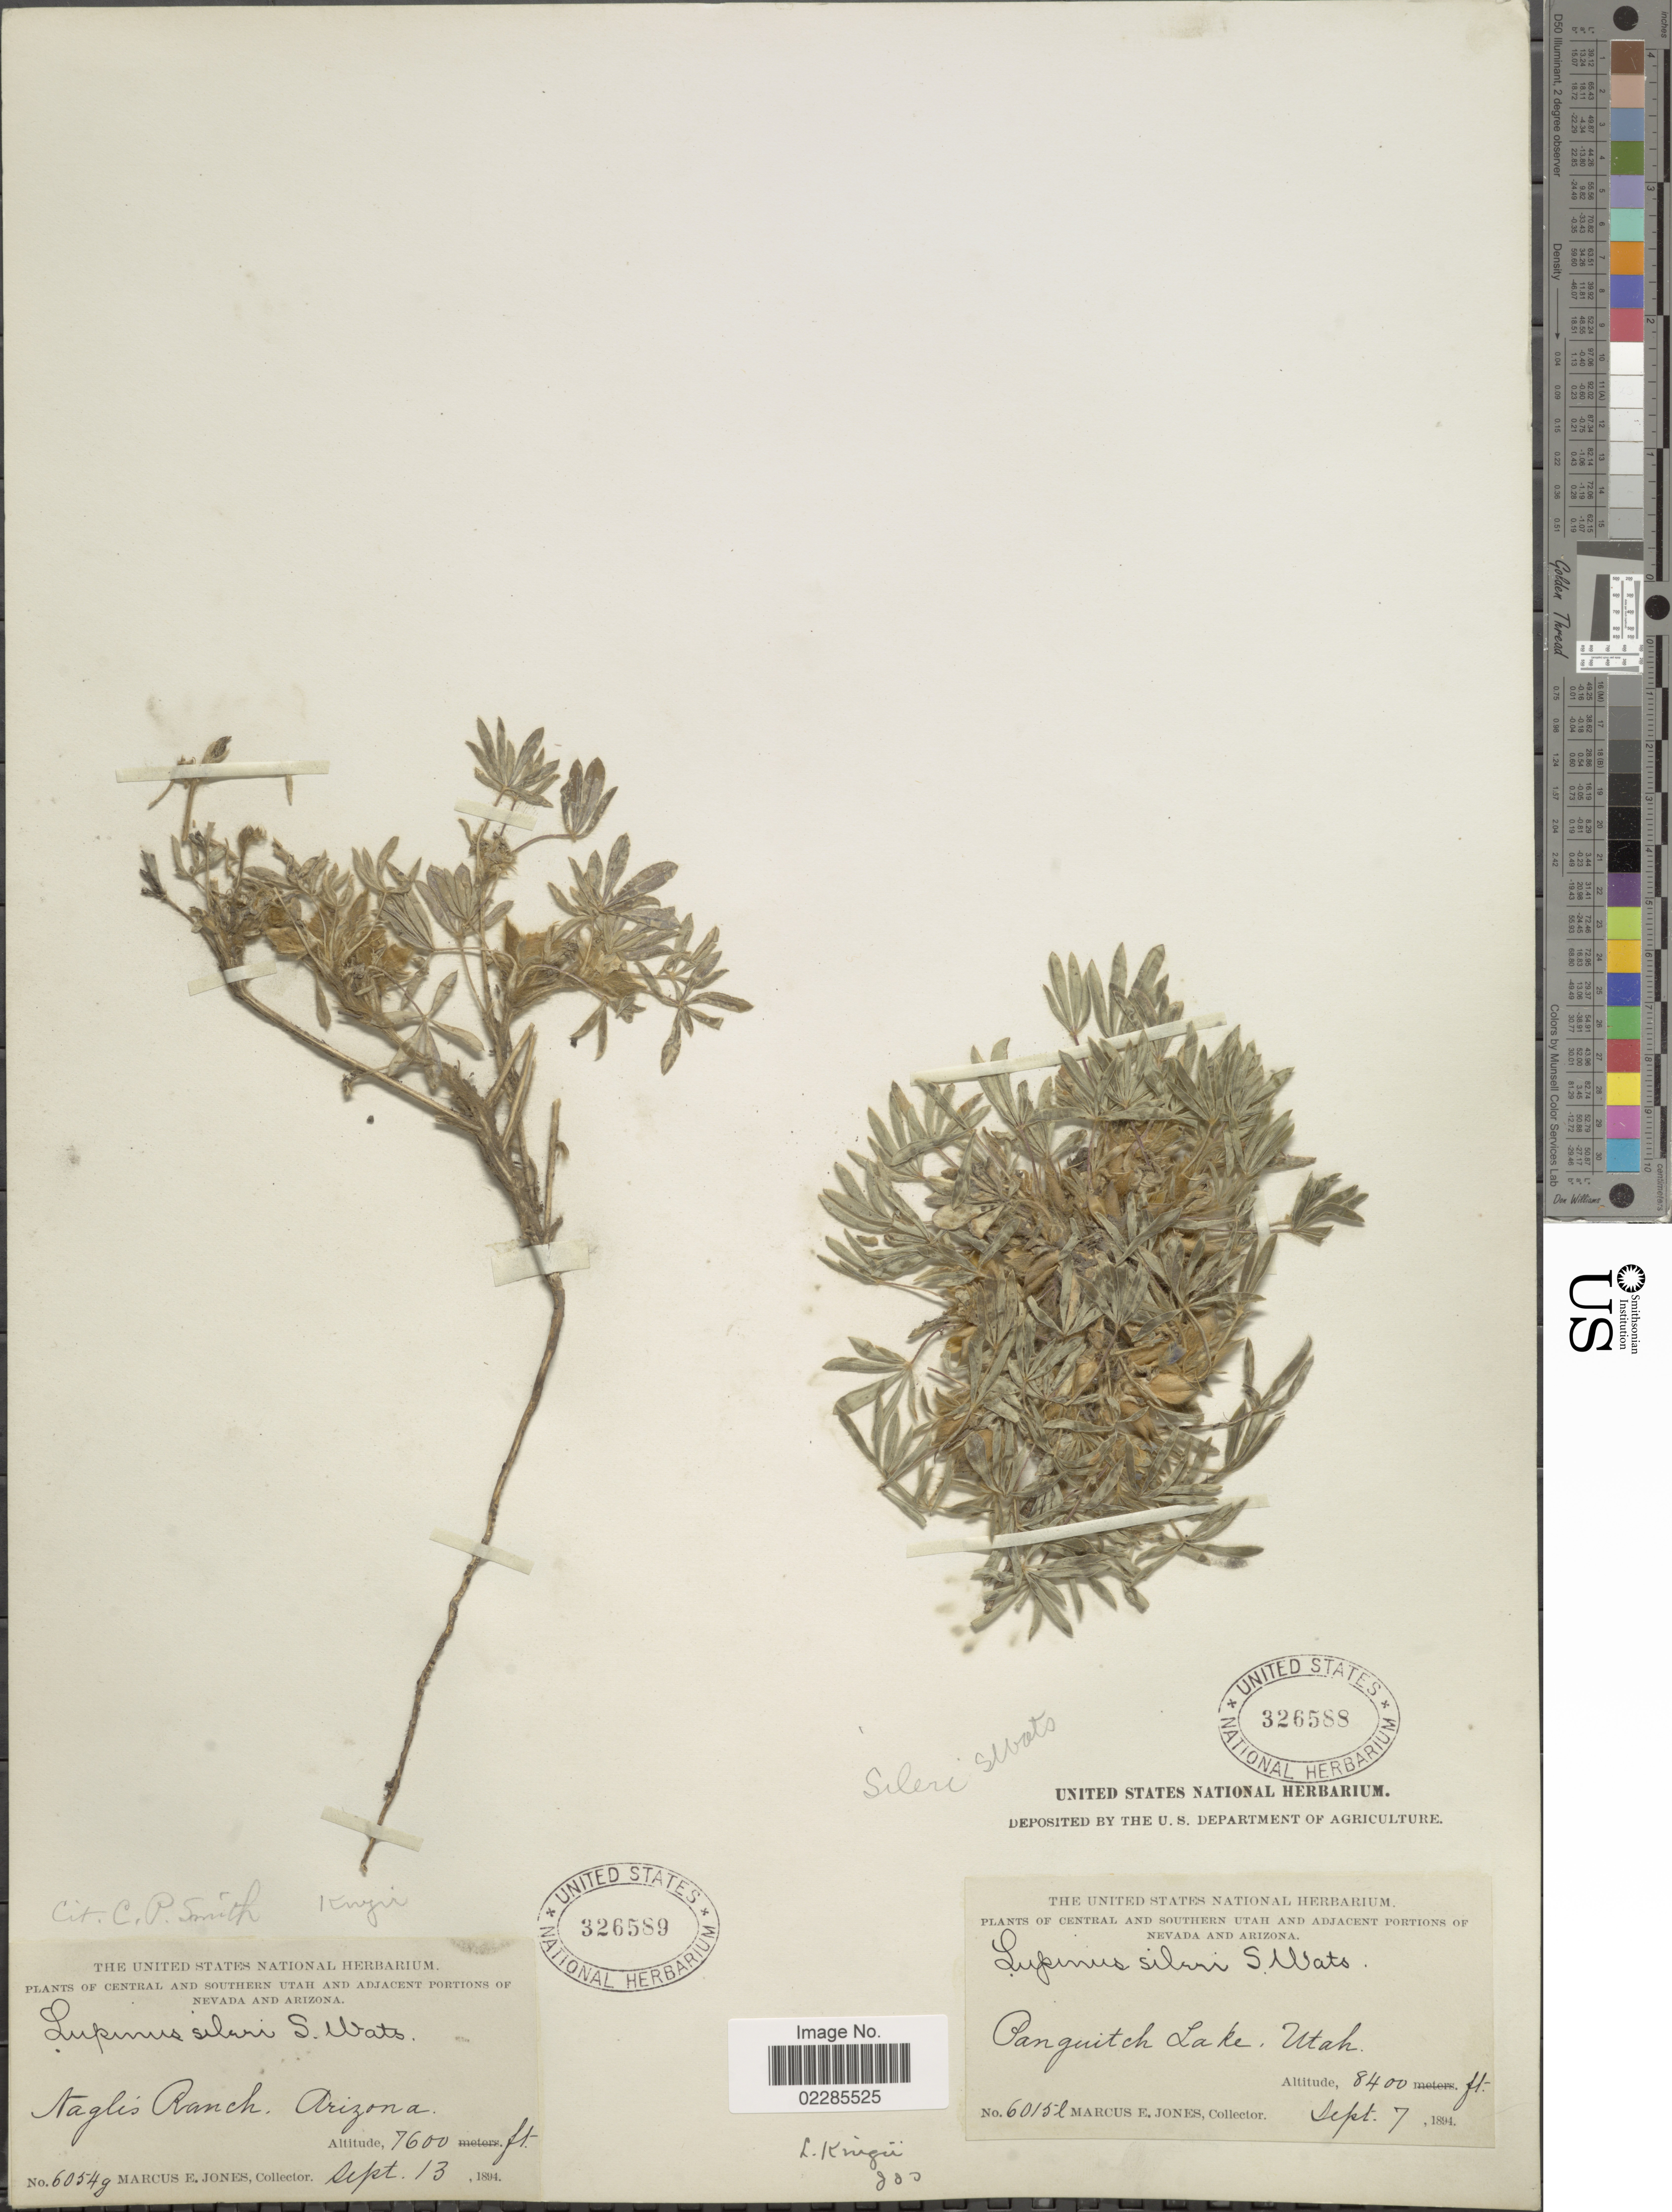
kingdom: Plantae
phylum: Tracheophyta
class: Magnoliopsida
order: Fabales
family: Fabaceae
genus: Lupinus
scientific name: Lupinus kingii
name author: S. Watson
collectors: M. E. Jones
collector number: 6054g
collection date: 1894-09-13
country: United States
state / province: Arizona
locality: Central and Southern Utah and Adjacent Portions of Nevada and Arizona, Nagles Ranches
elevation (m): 2316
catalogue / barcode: US 326589